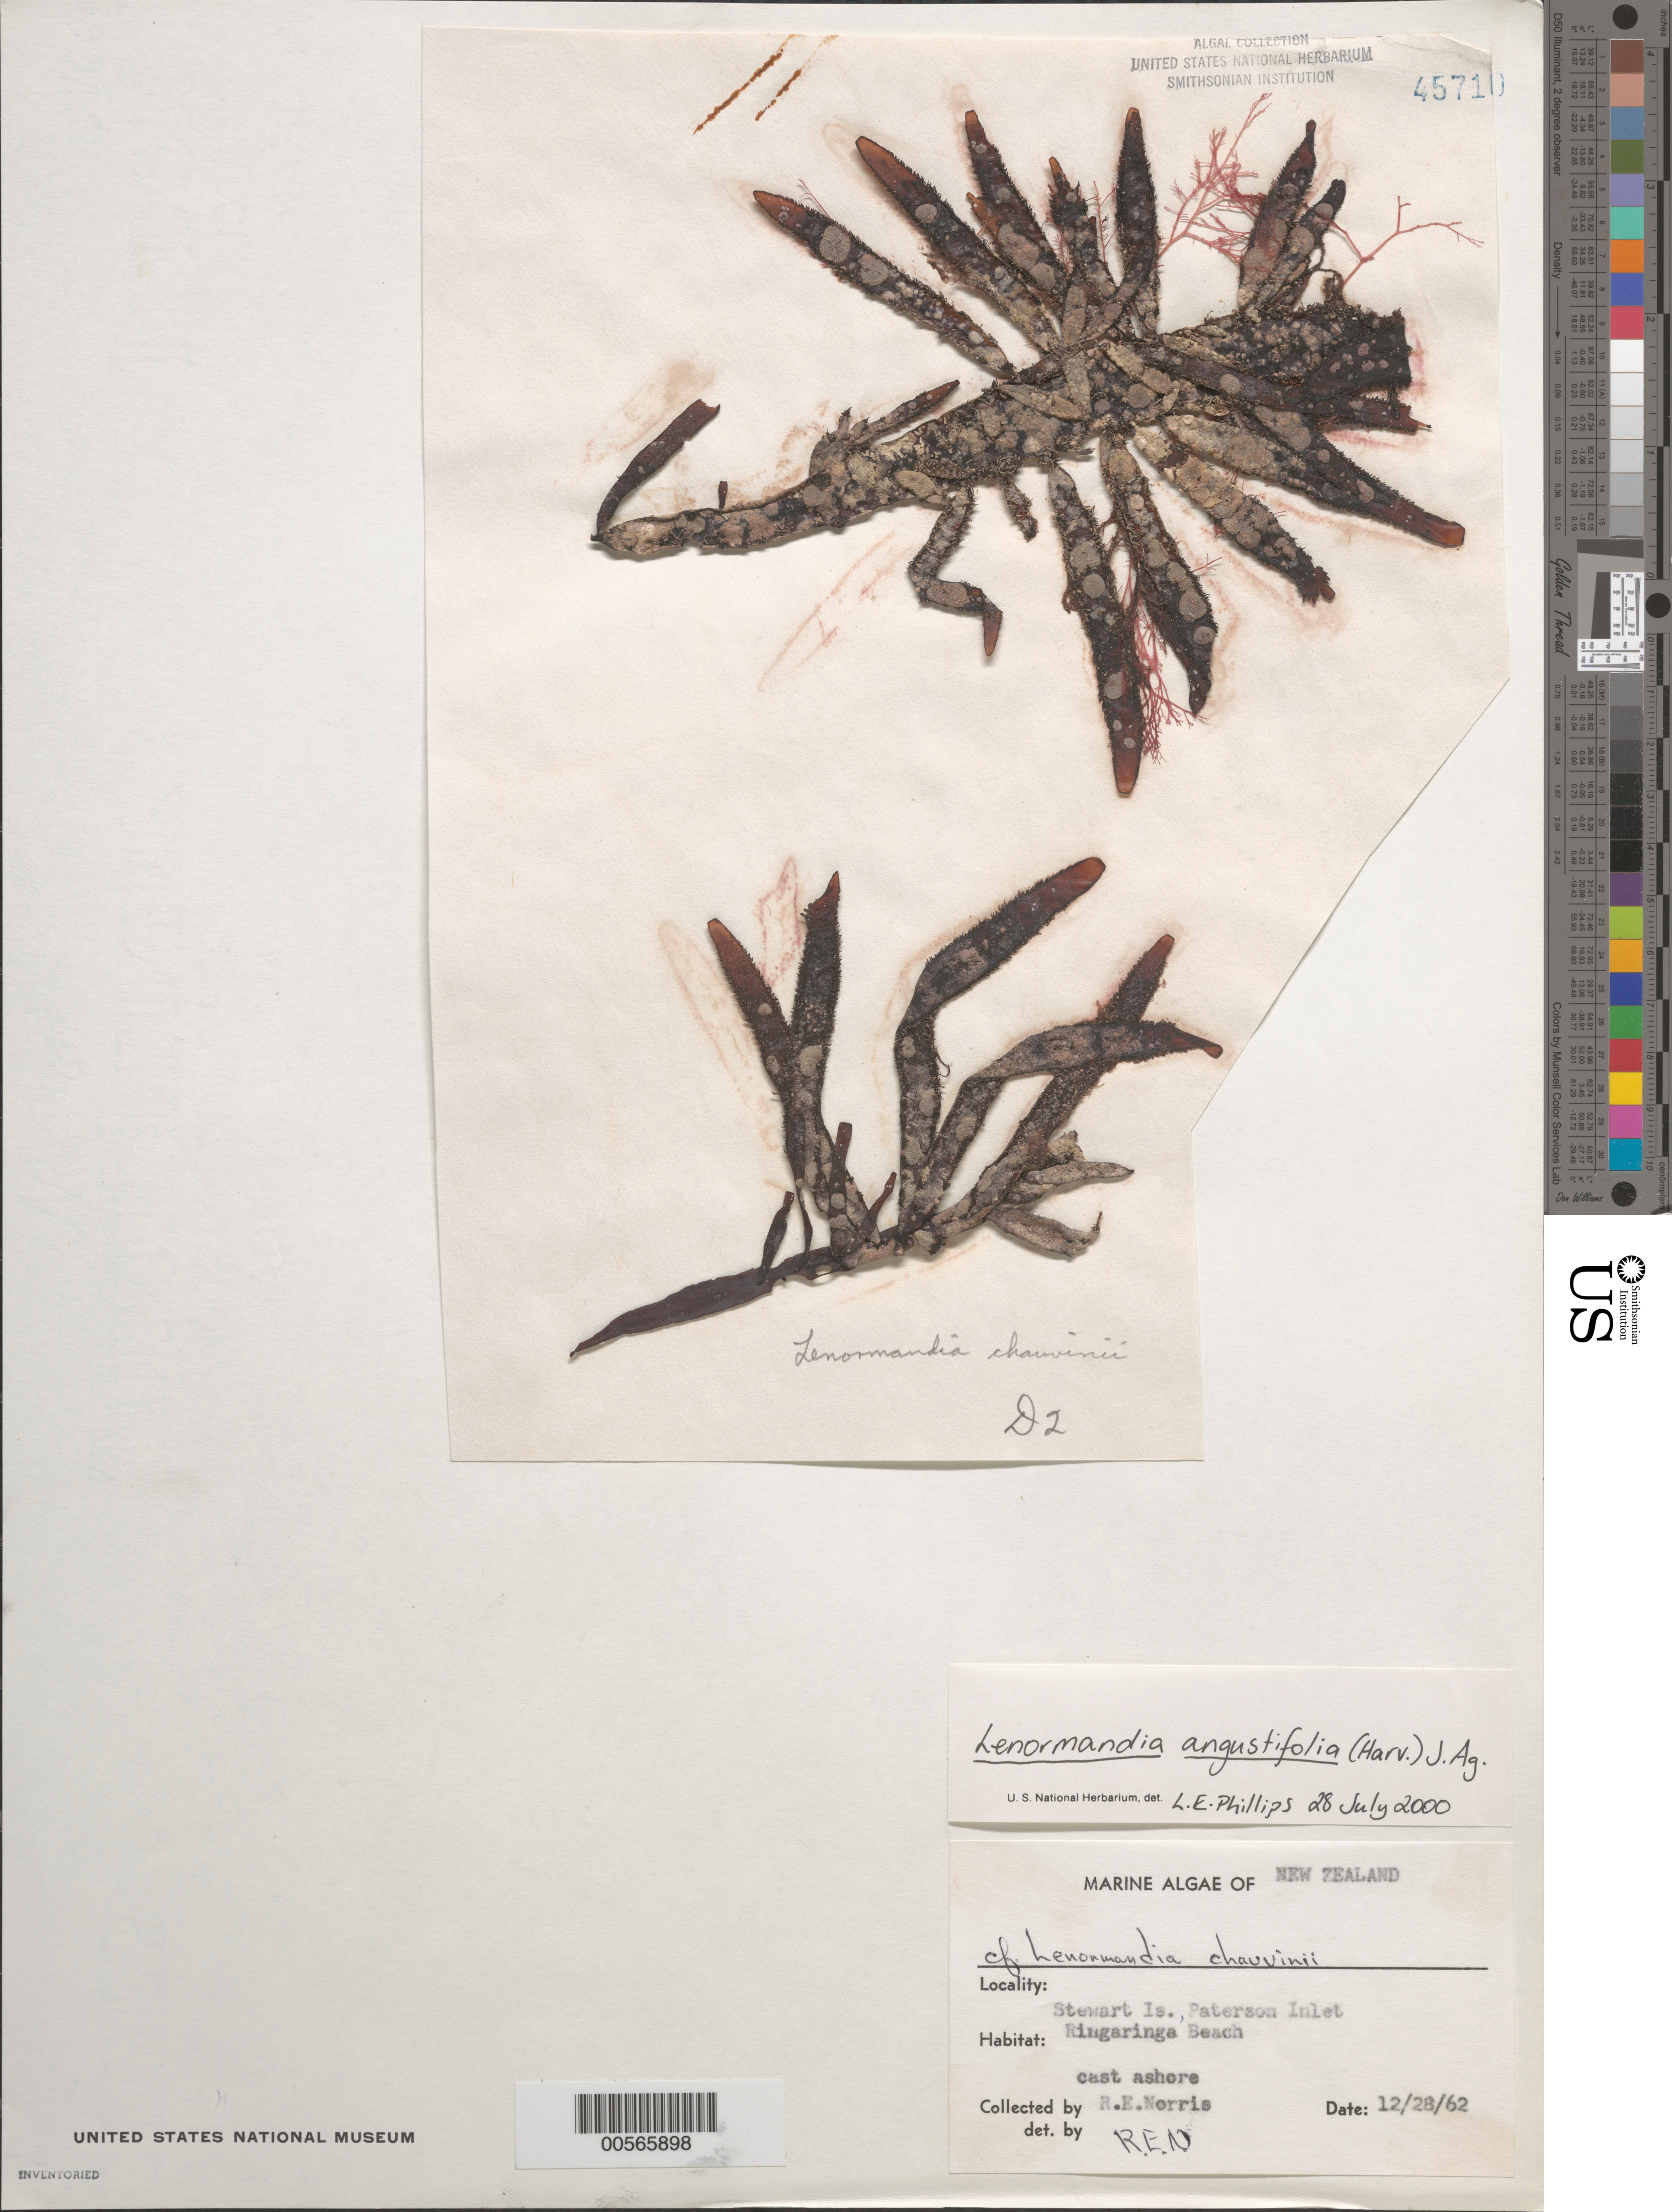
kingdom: Plantae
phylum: Rhodophyta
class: Florideophyceae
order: Ceramiales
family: Rhodomelaceae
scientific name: Lenormandia angustifolia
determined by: Phillips, L. E.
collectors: R. E. Norris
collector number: D2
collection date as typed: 28 Dec 1962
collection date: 1962-12-28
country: New Zealand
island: Stewart Island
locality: Paterson Inlet, Ringaringa Beach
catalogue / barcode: US 45710